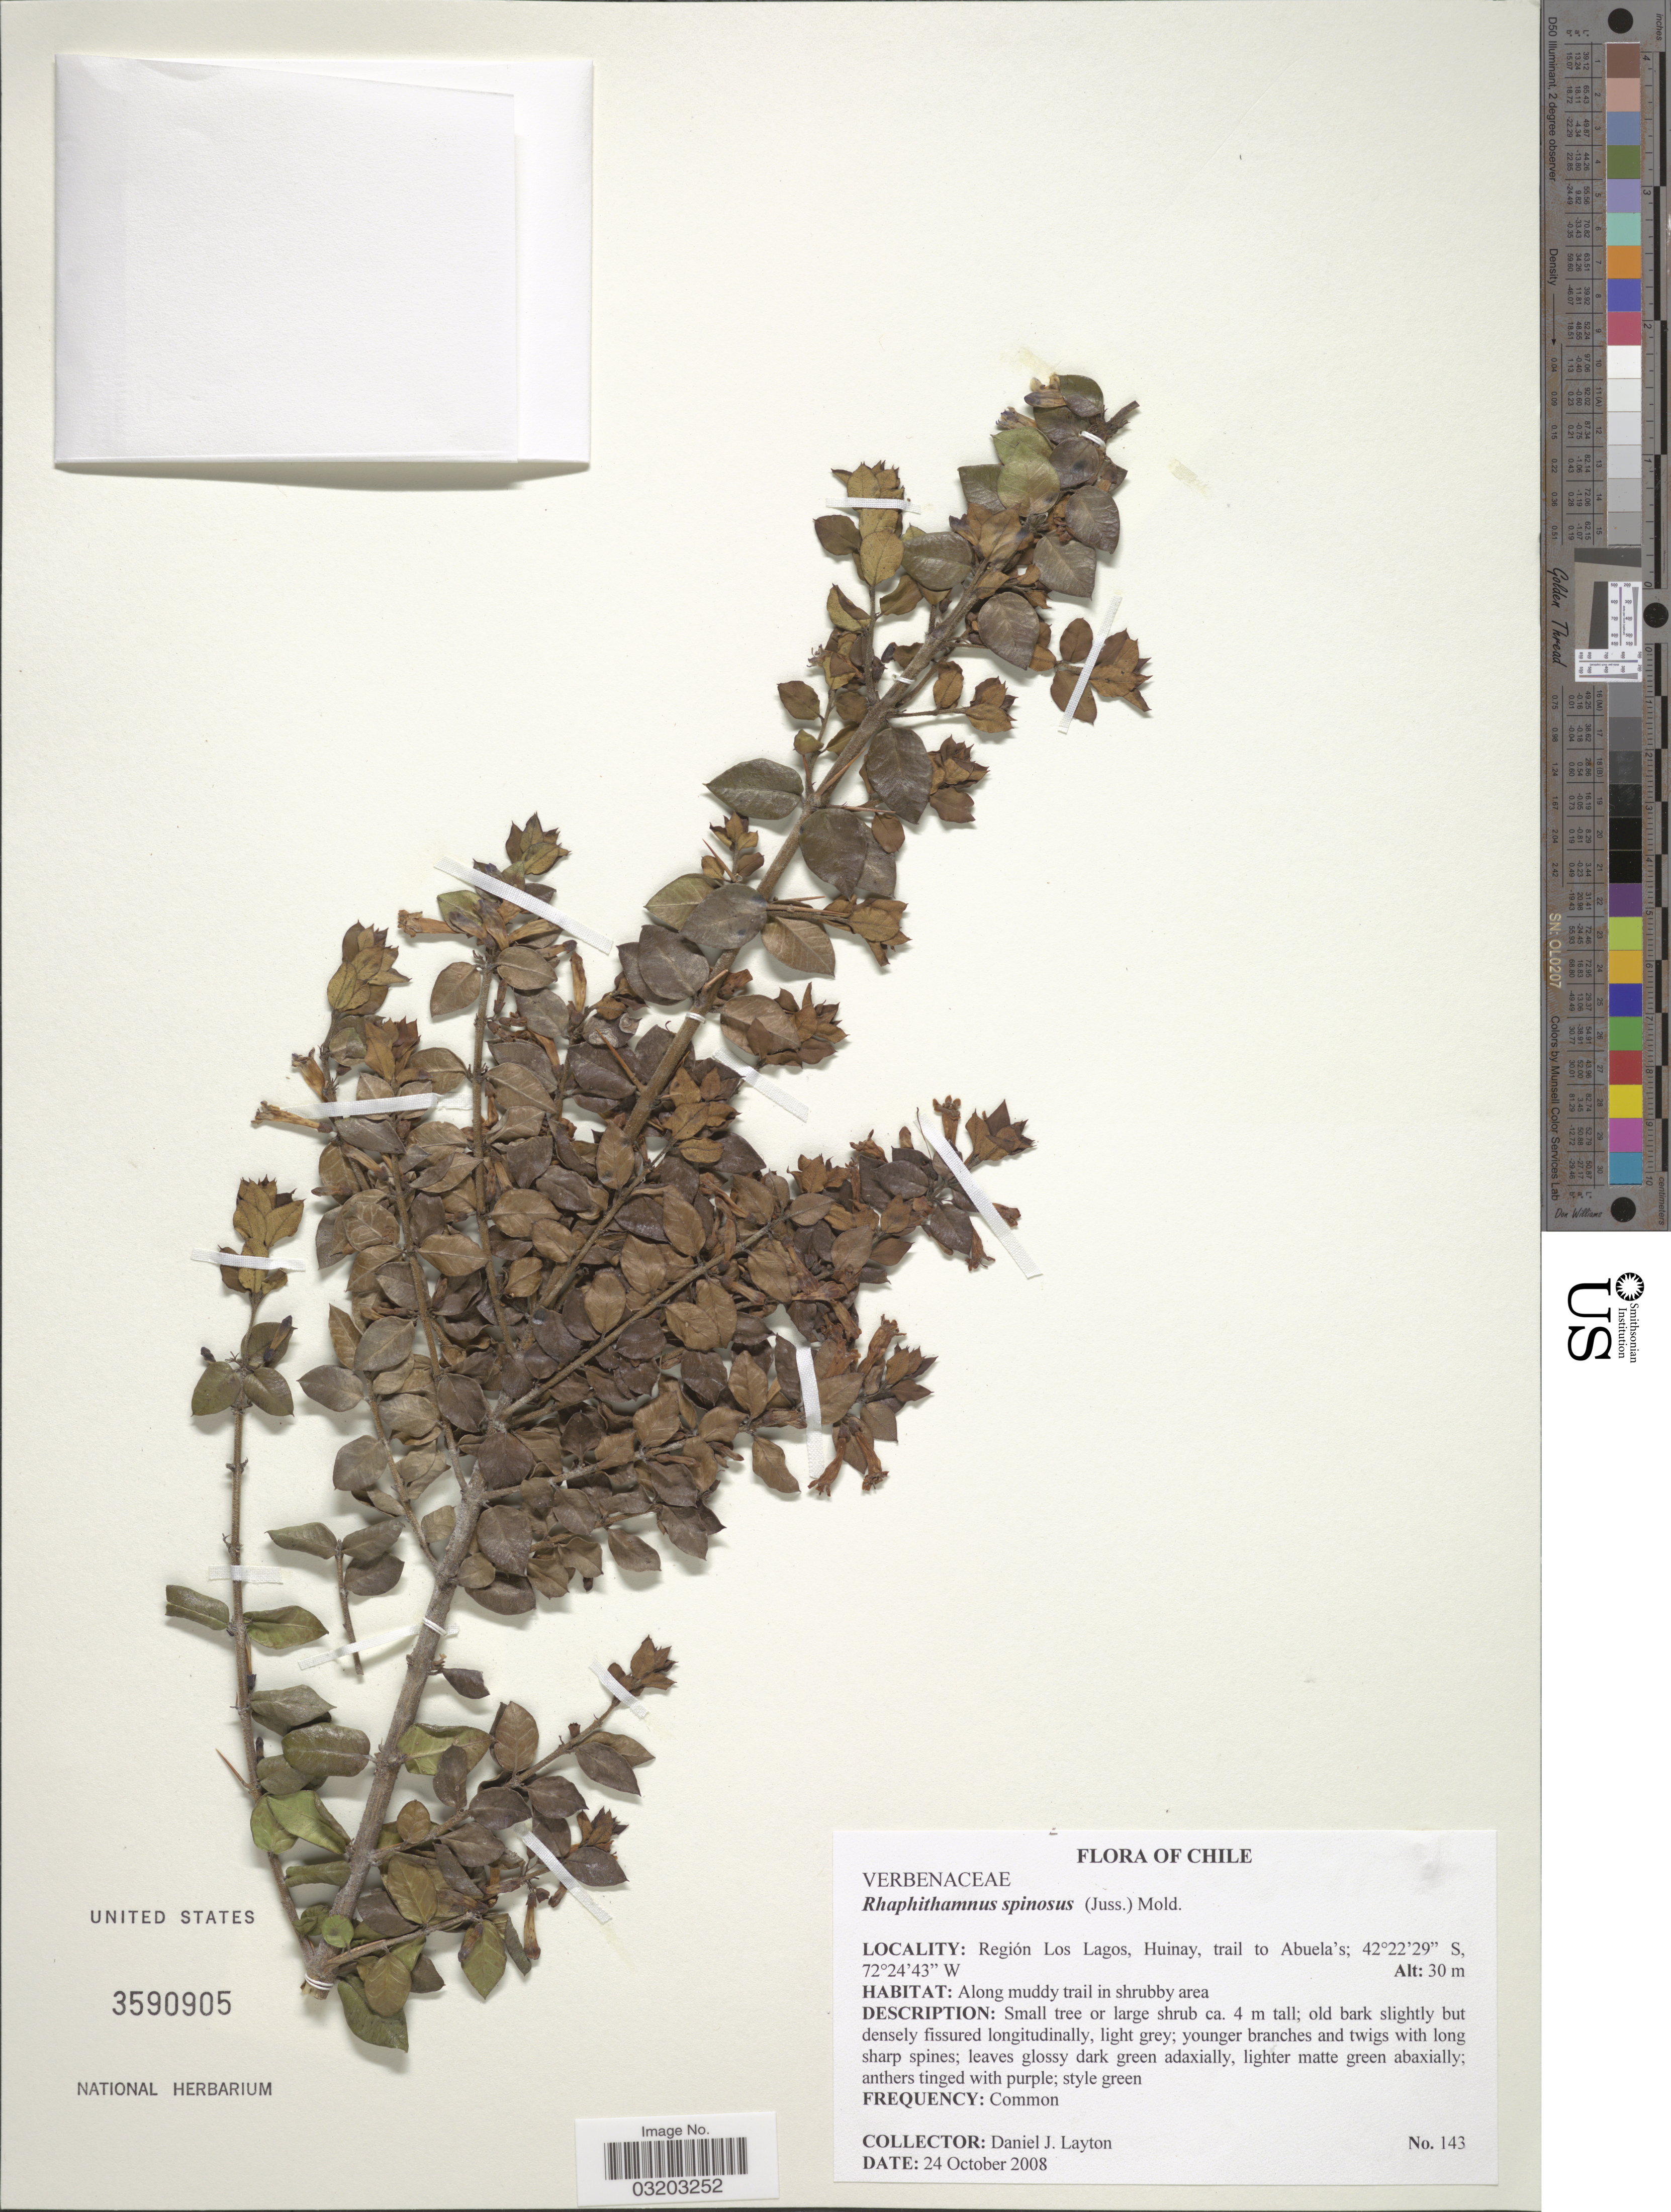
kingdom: Plantae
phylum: Tracheophyta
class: Magnoliopsida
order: Lamiales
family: Verbenaceae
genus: Rhaphithamnus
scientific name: Rhaphithamnus spinosus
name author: (Juss.) Moldenke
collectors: D. J. Layton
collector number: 143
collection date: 2008-10-24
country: Chile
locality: Región Los Lagos, Huinay, trail to Abuela's.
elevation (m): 30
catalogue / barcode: US 3590905